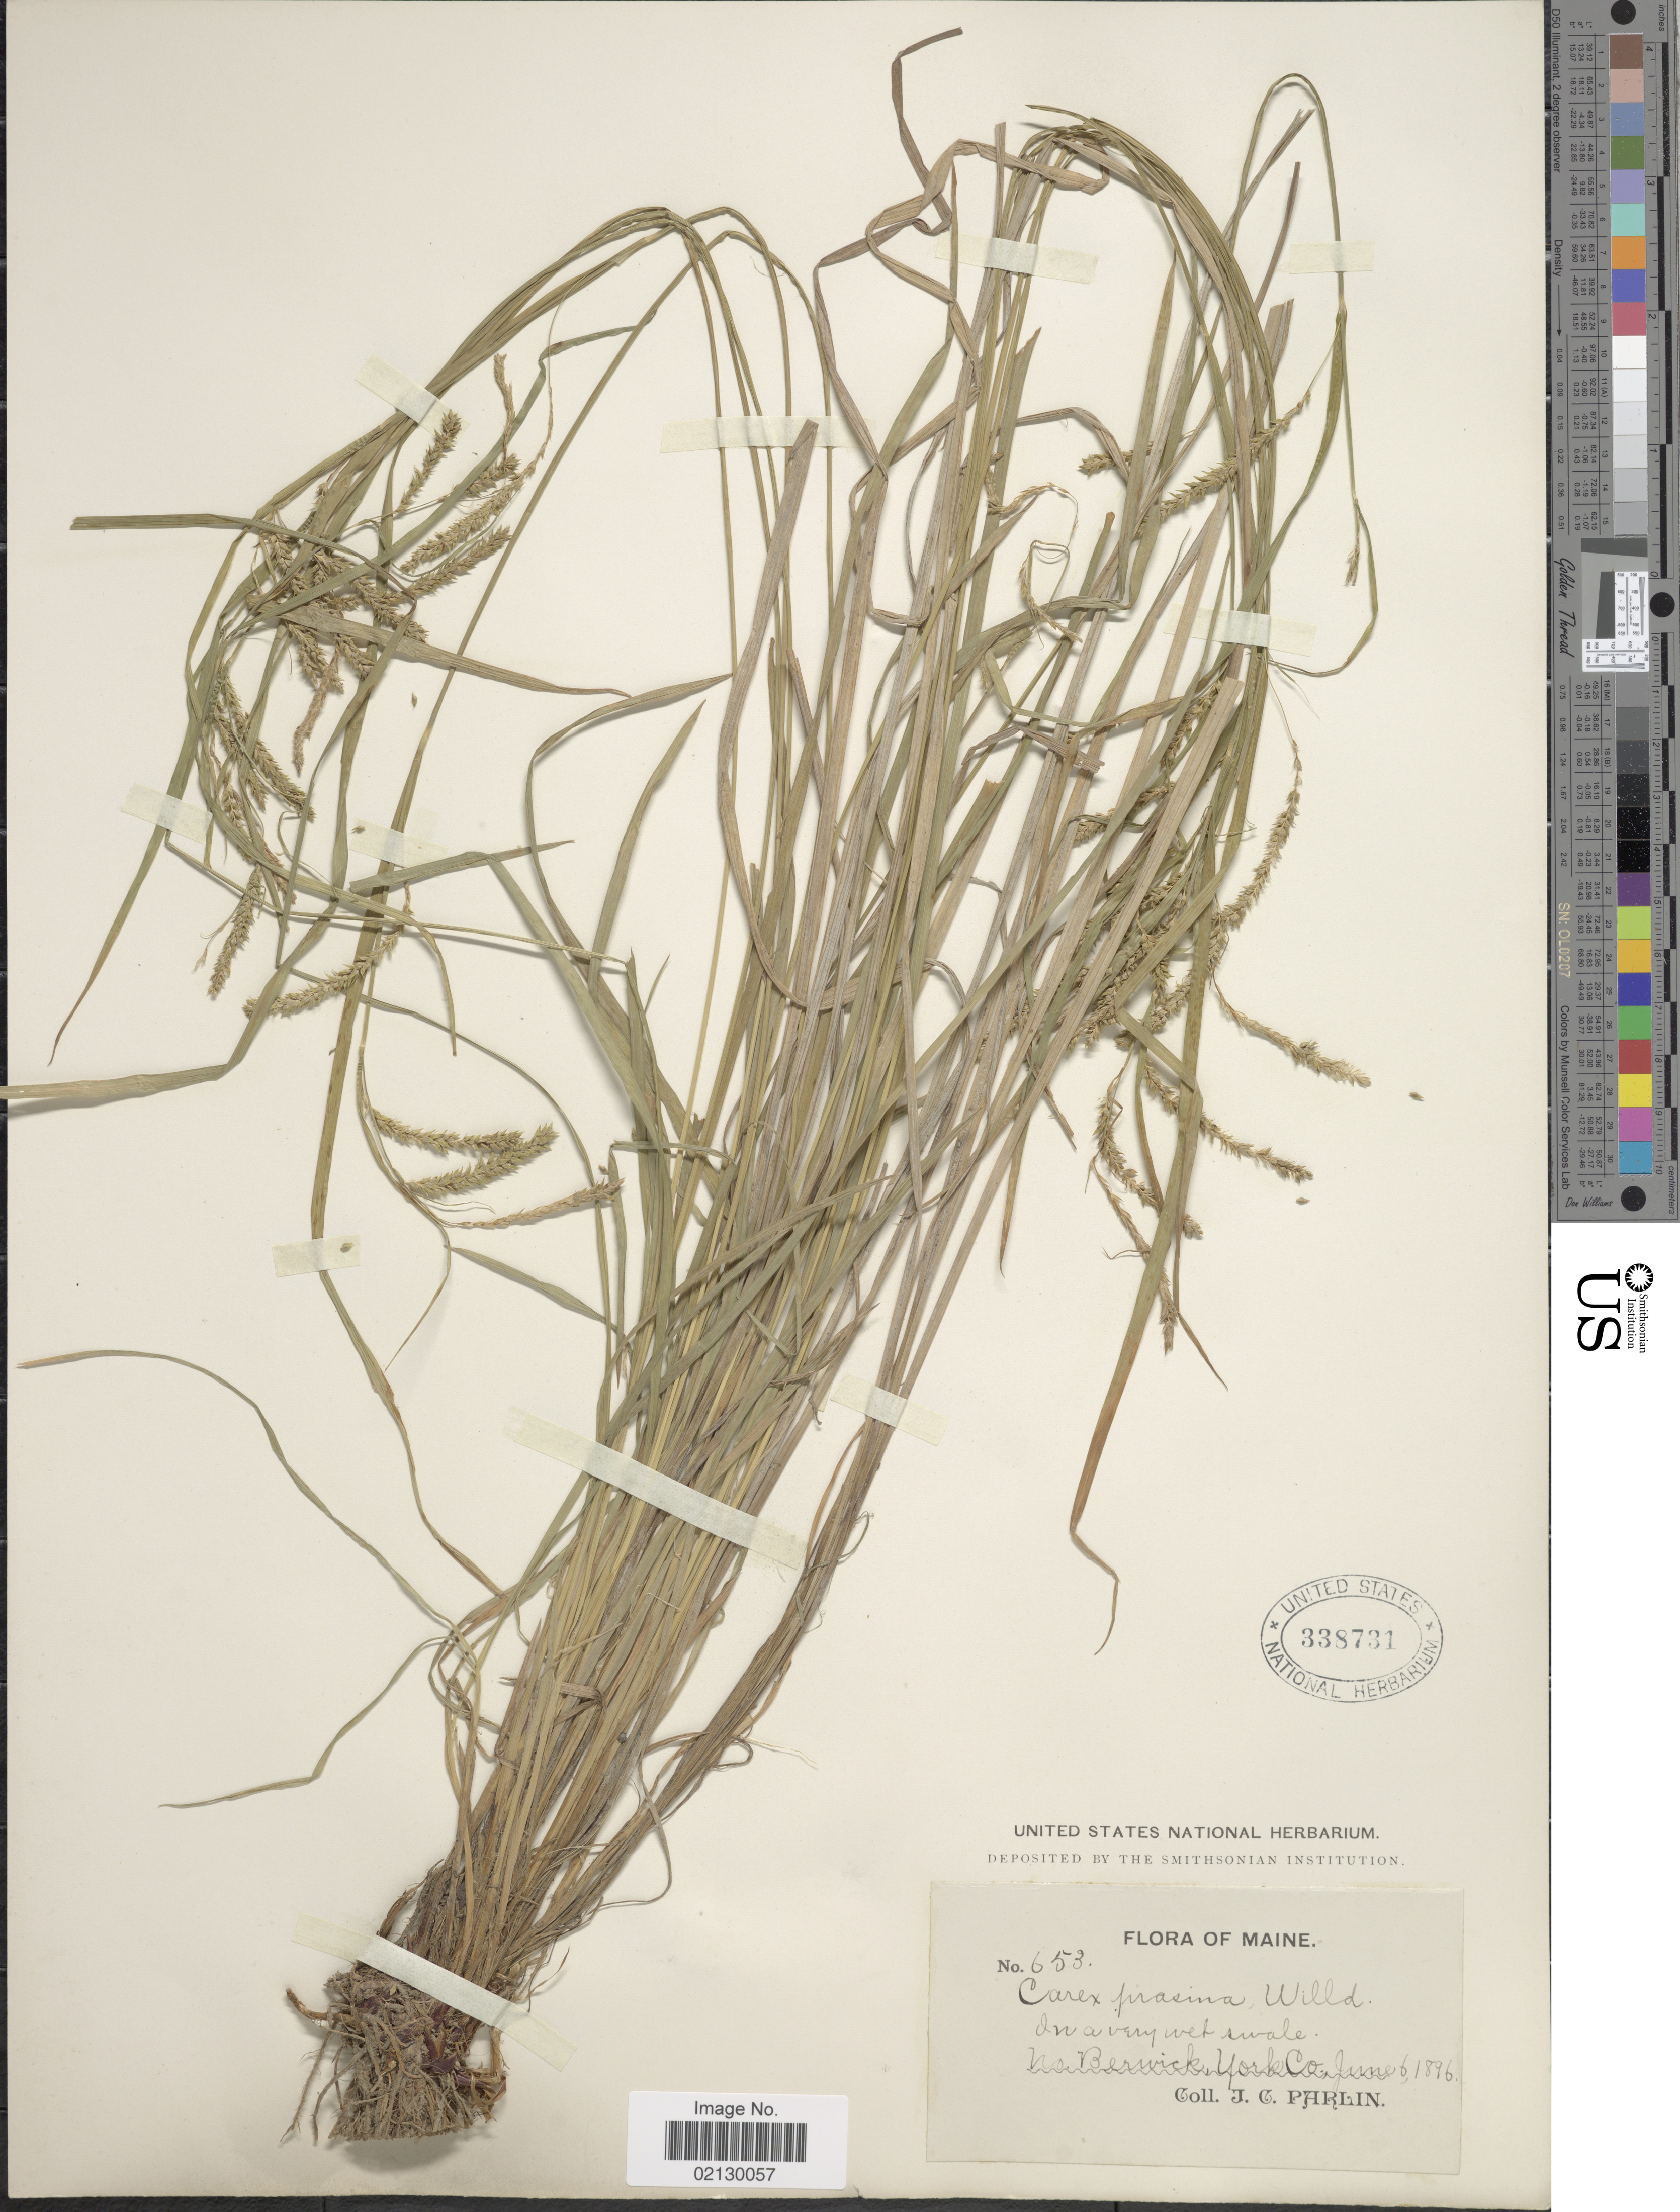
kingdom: Plantae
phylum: Tracheophyta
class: Liliopsida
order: Poales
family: Cyperaceae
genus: Carex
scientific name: Carex prasina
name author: Wahlenb.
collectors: J. Parlin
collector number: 53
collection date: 1896-06-06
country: United States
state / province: Maine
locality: No. Berwick, York Co.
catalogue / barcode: US 338731